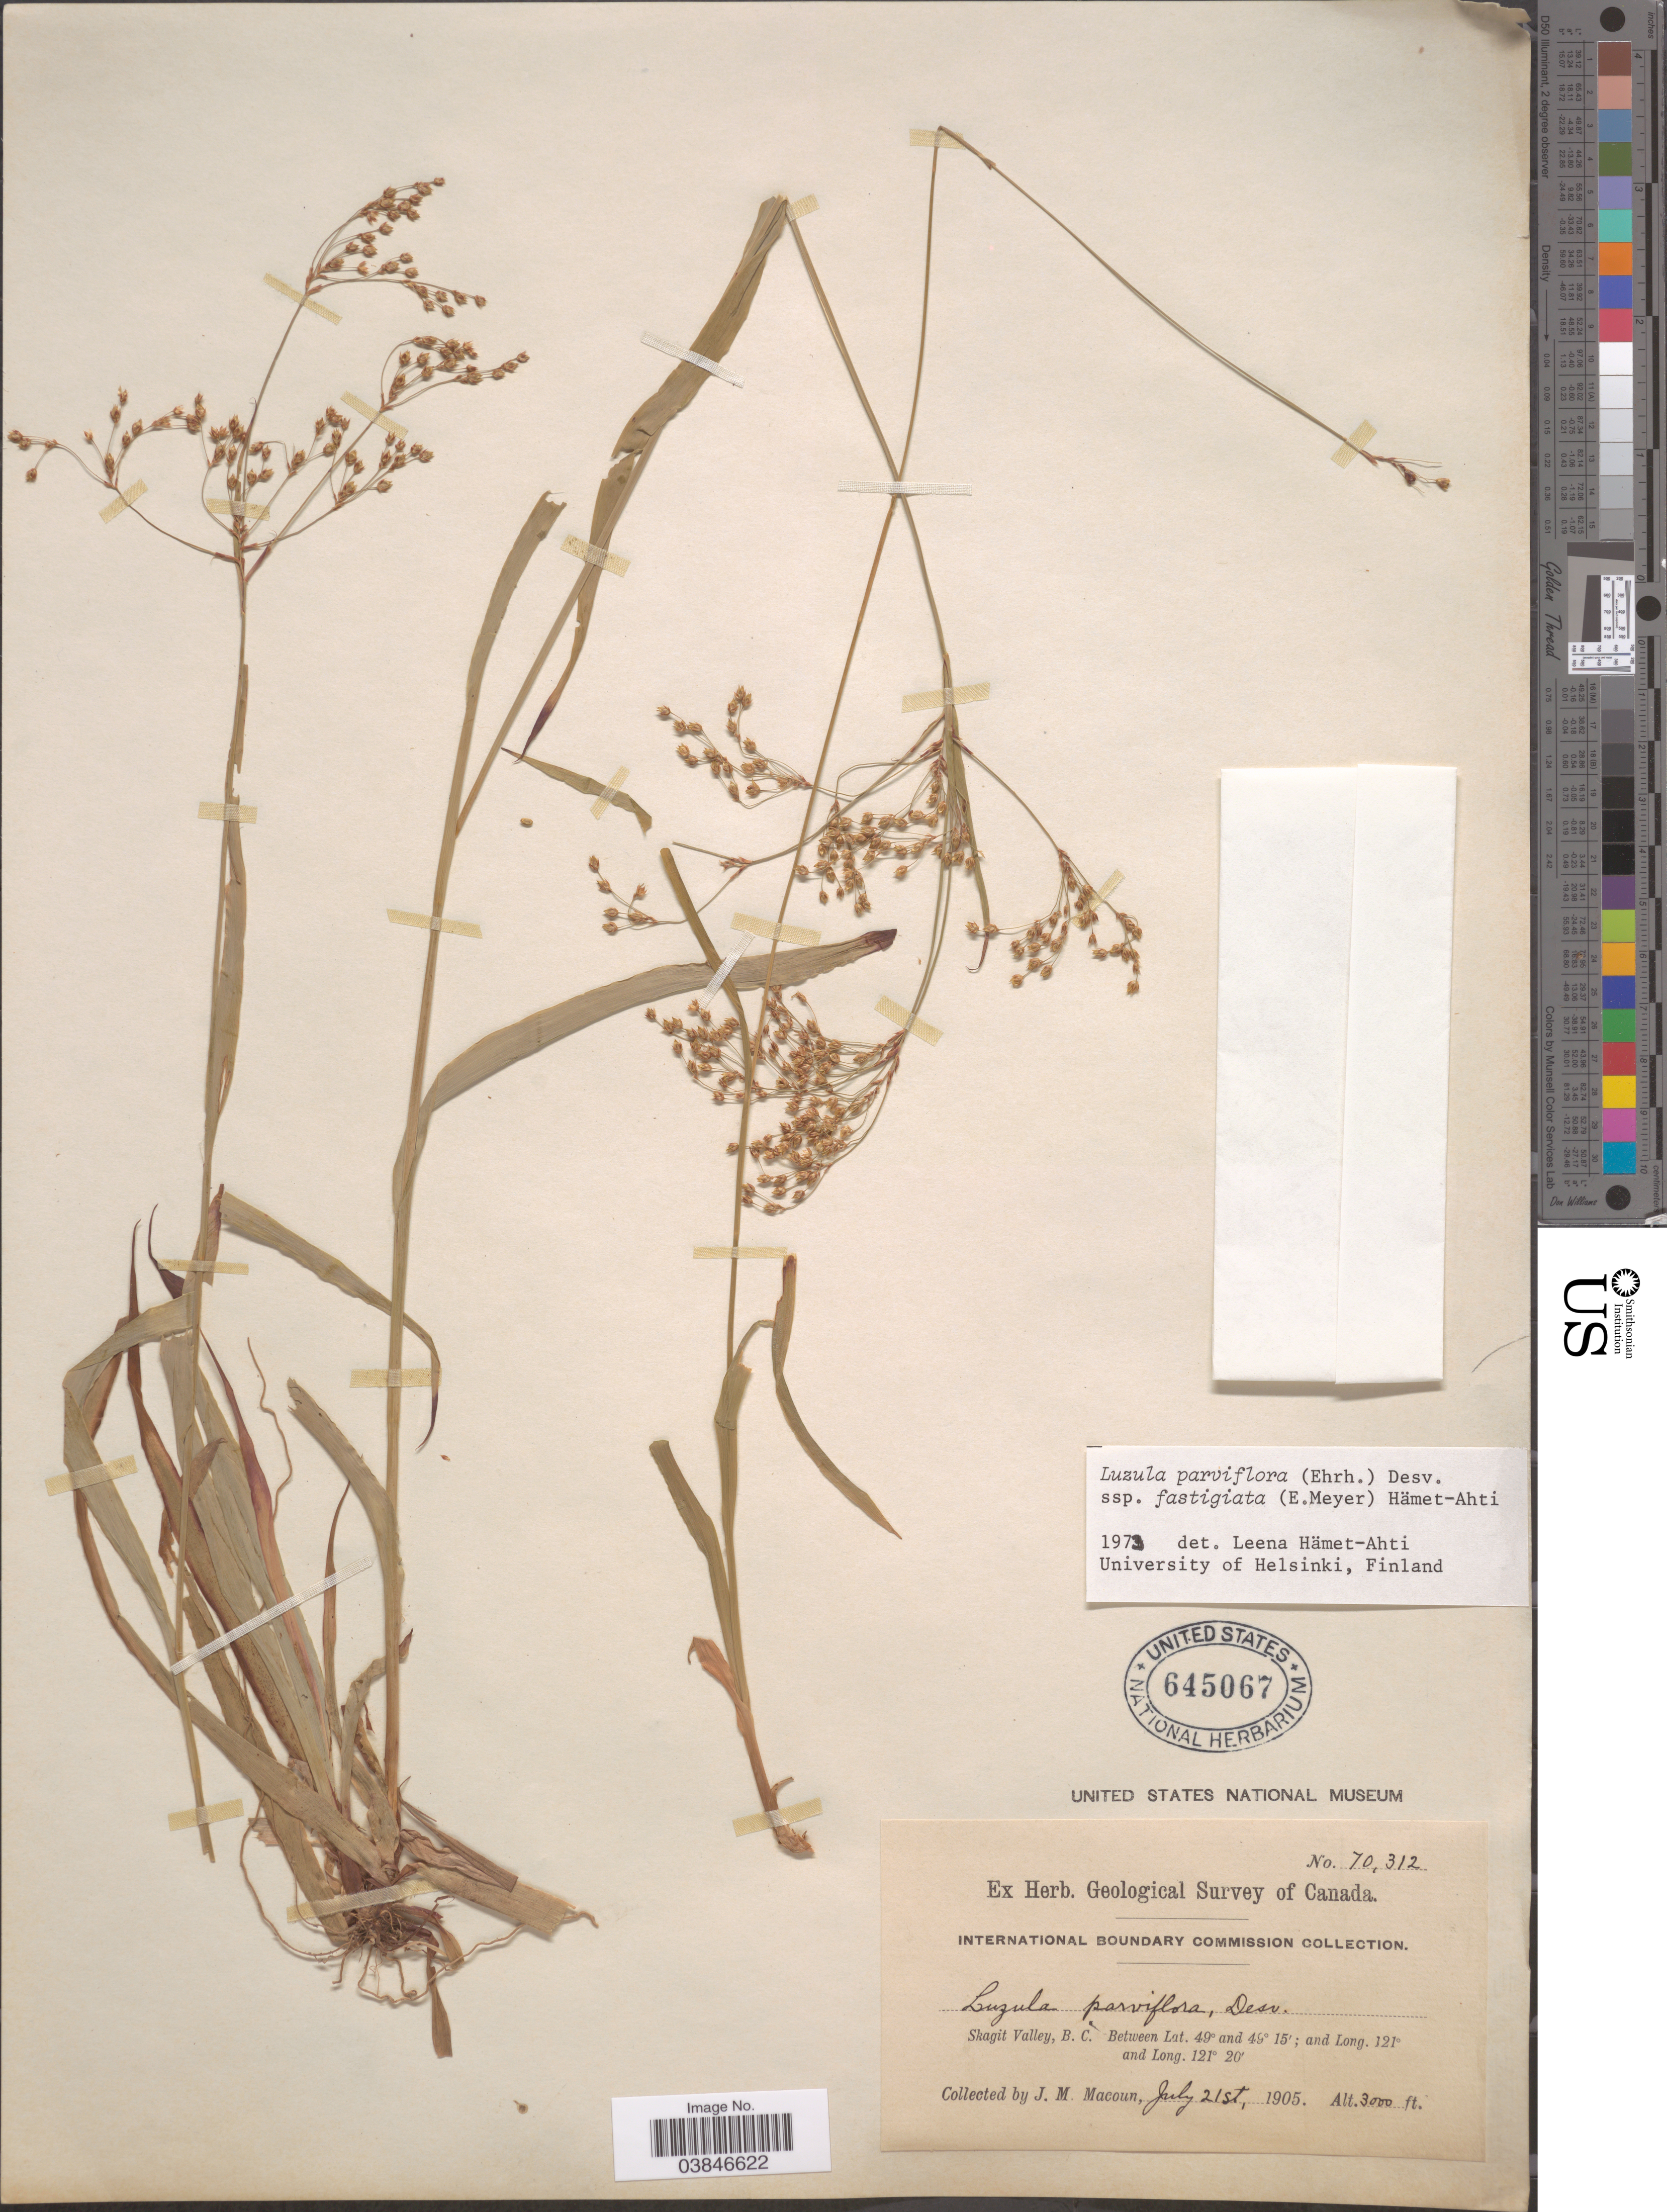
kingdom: Plantae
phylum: Tracheophyta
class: Liliopsida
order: Poales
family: Juncaceae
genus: Luzula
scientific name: Luzula parviflora subsp. fastigiata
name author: Buchenau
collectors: J. M. Macoun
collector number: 70312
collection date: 1905-07-21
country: Canada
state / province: British Columbia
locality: Skagit Valley, B. C.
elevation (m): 914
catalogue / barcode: US 645067